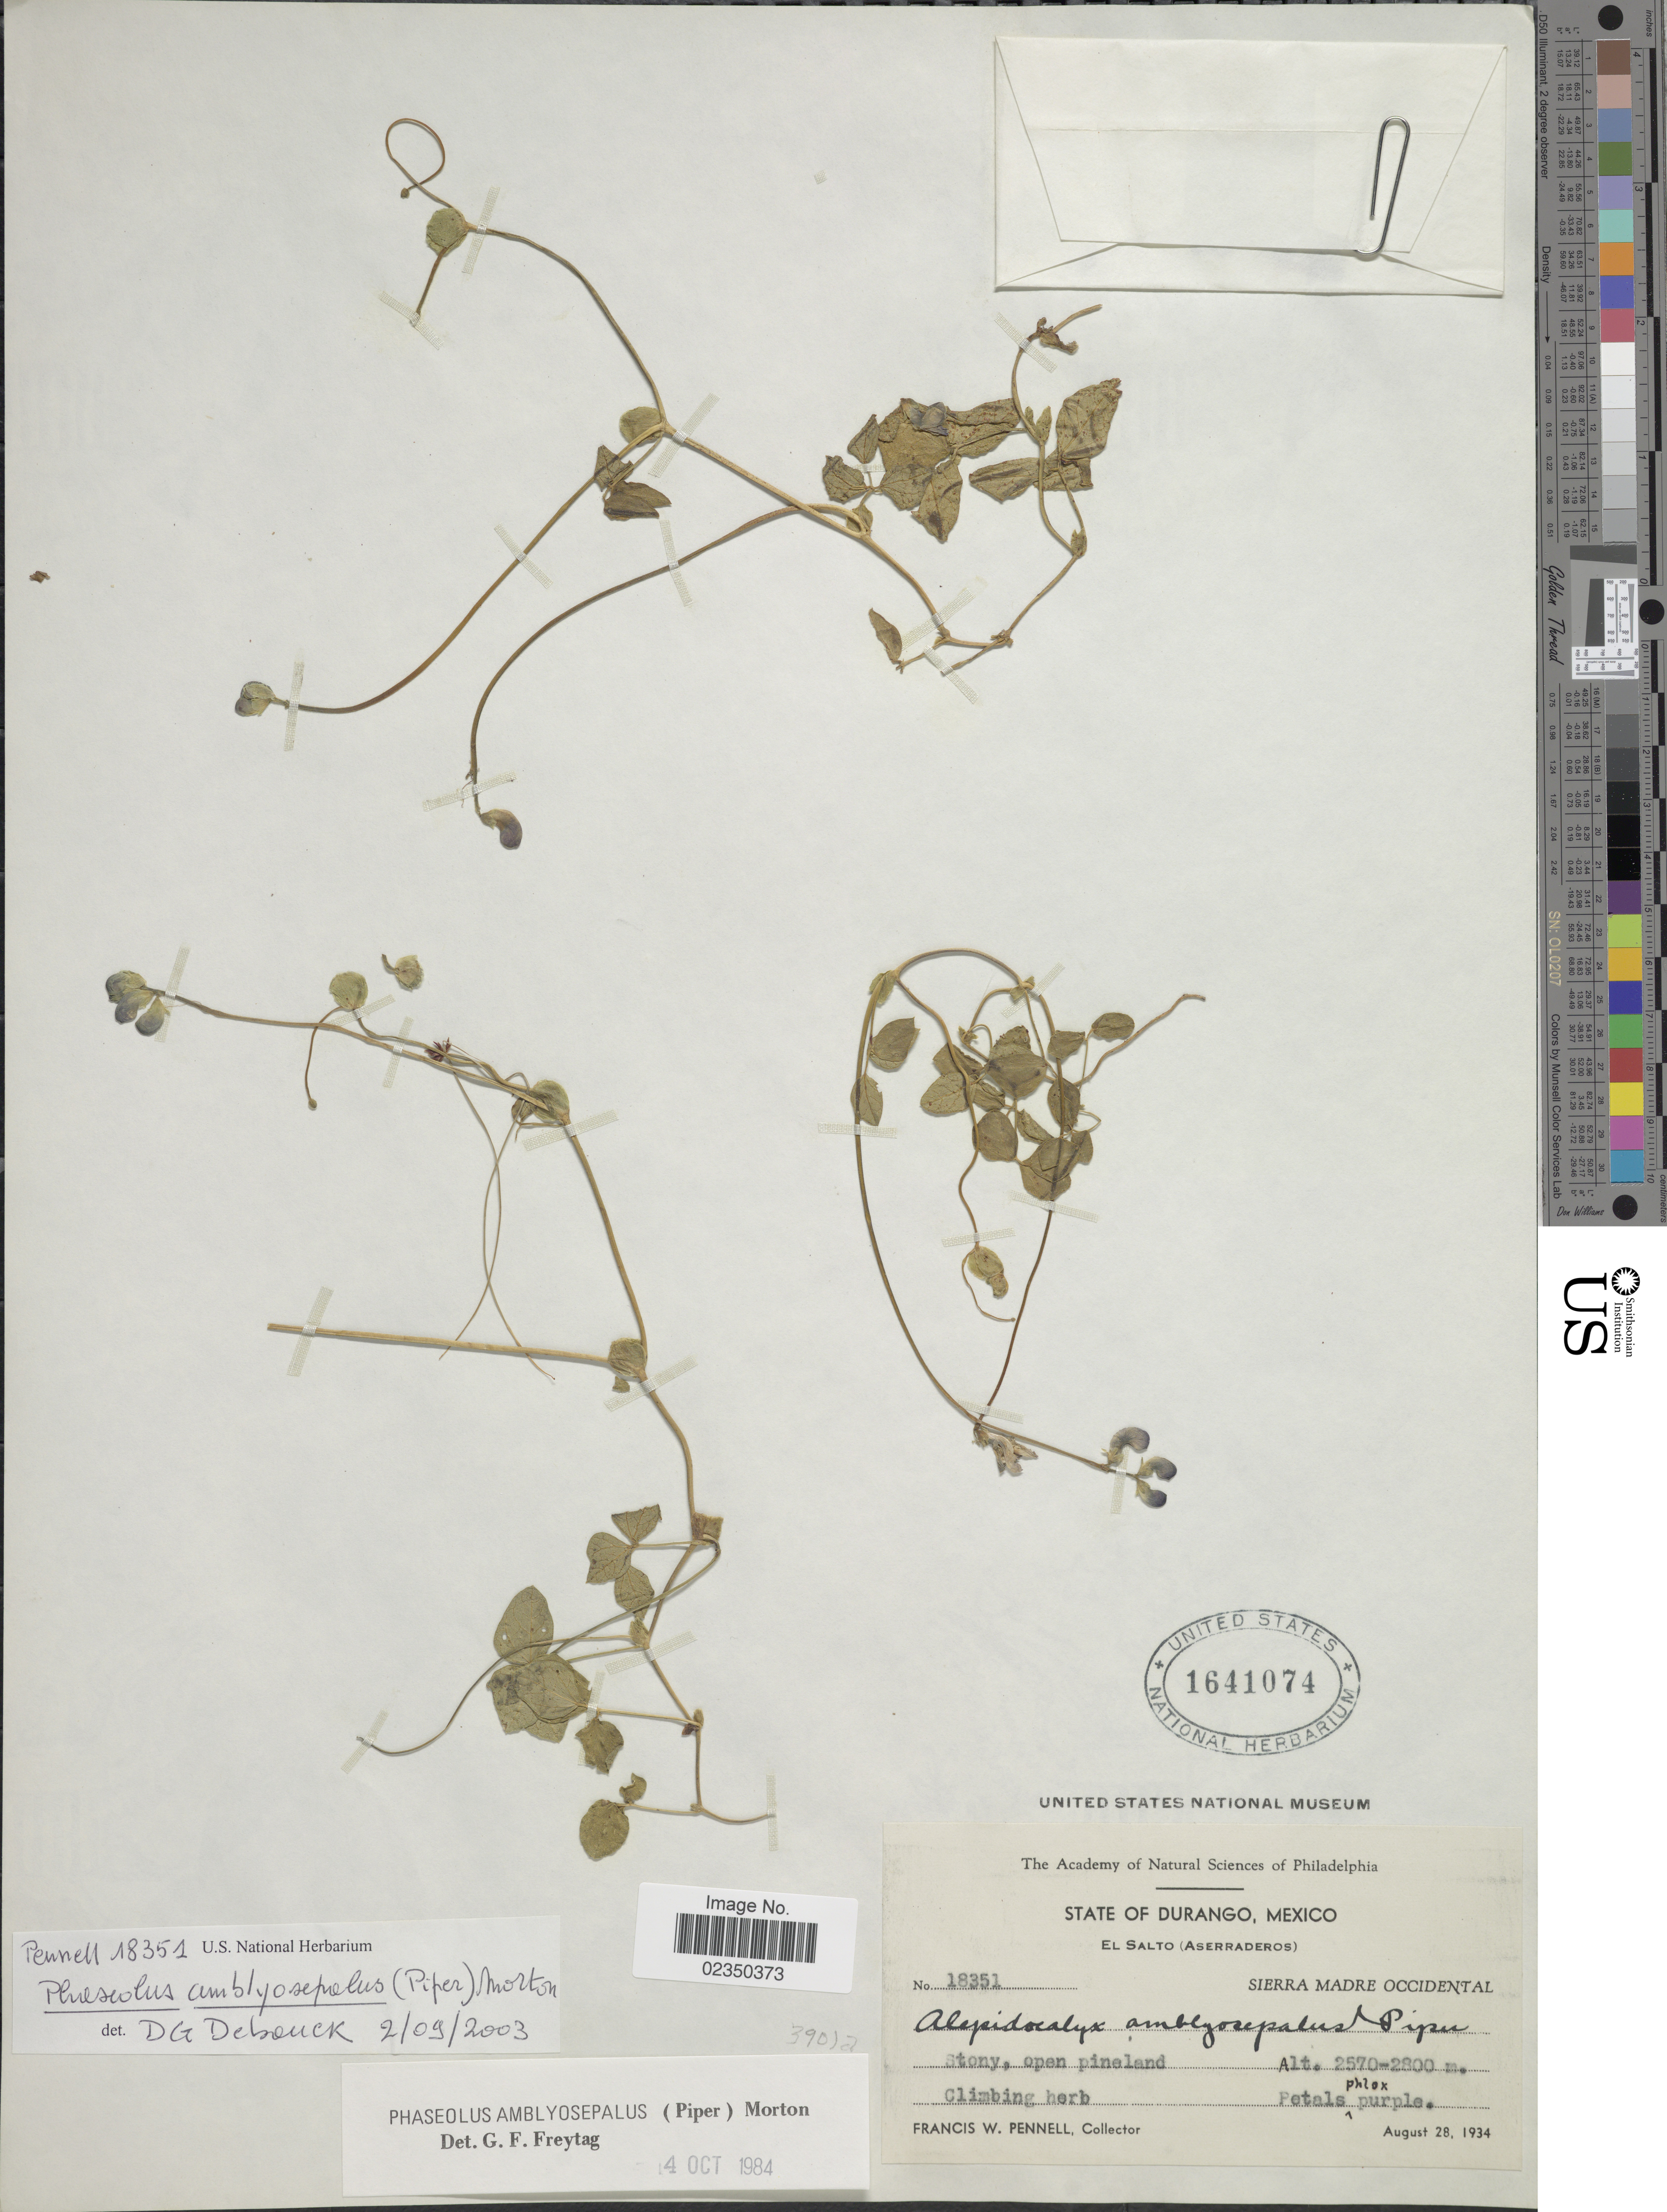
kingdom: Plantae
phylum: Tracheophyta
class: Magnoliopsida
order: Fabales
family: Fabaceae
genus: Phaseolus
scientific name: Phaseolus amblyosepalus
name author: (Piper) C.V. Morton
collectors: F. W. Pennell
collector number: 18351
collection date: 1934-08-28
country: Mexico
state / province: Durango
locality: El Salto (Aserradores) Sierra Madre Occidental.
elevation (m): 2570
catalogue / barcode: US 1641074